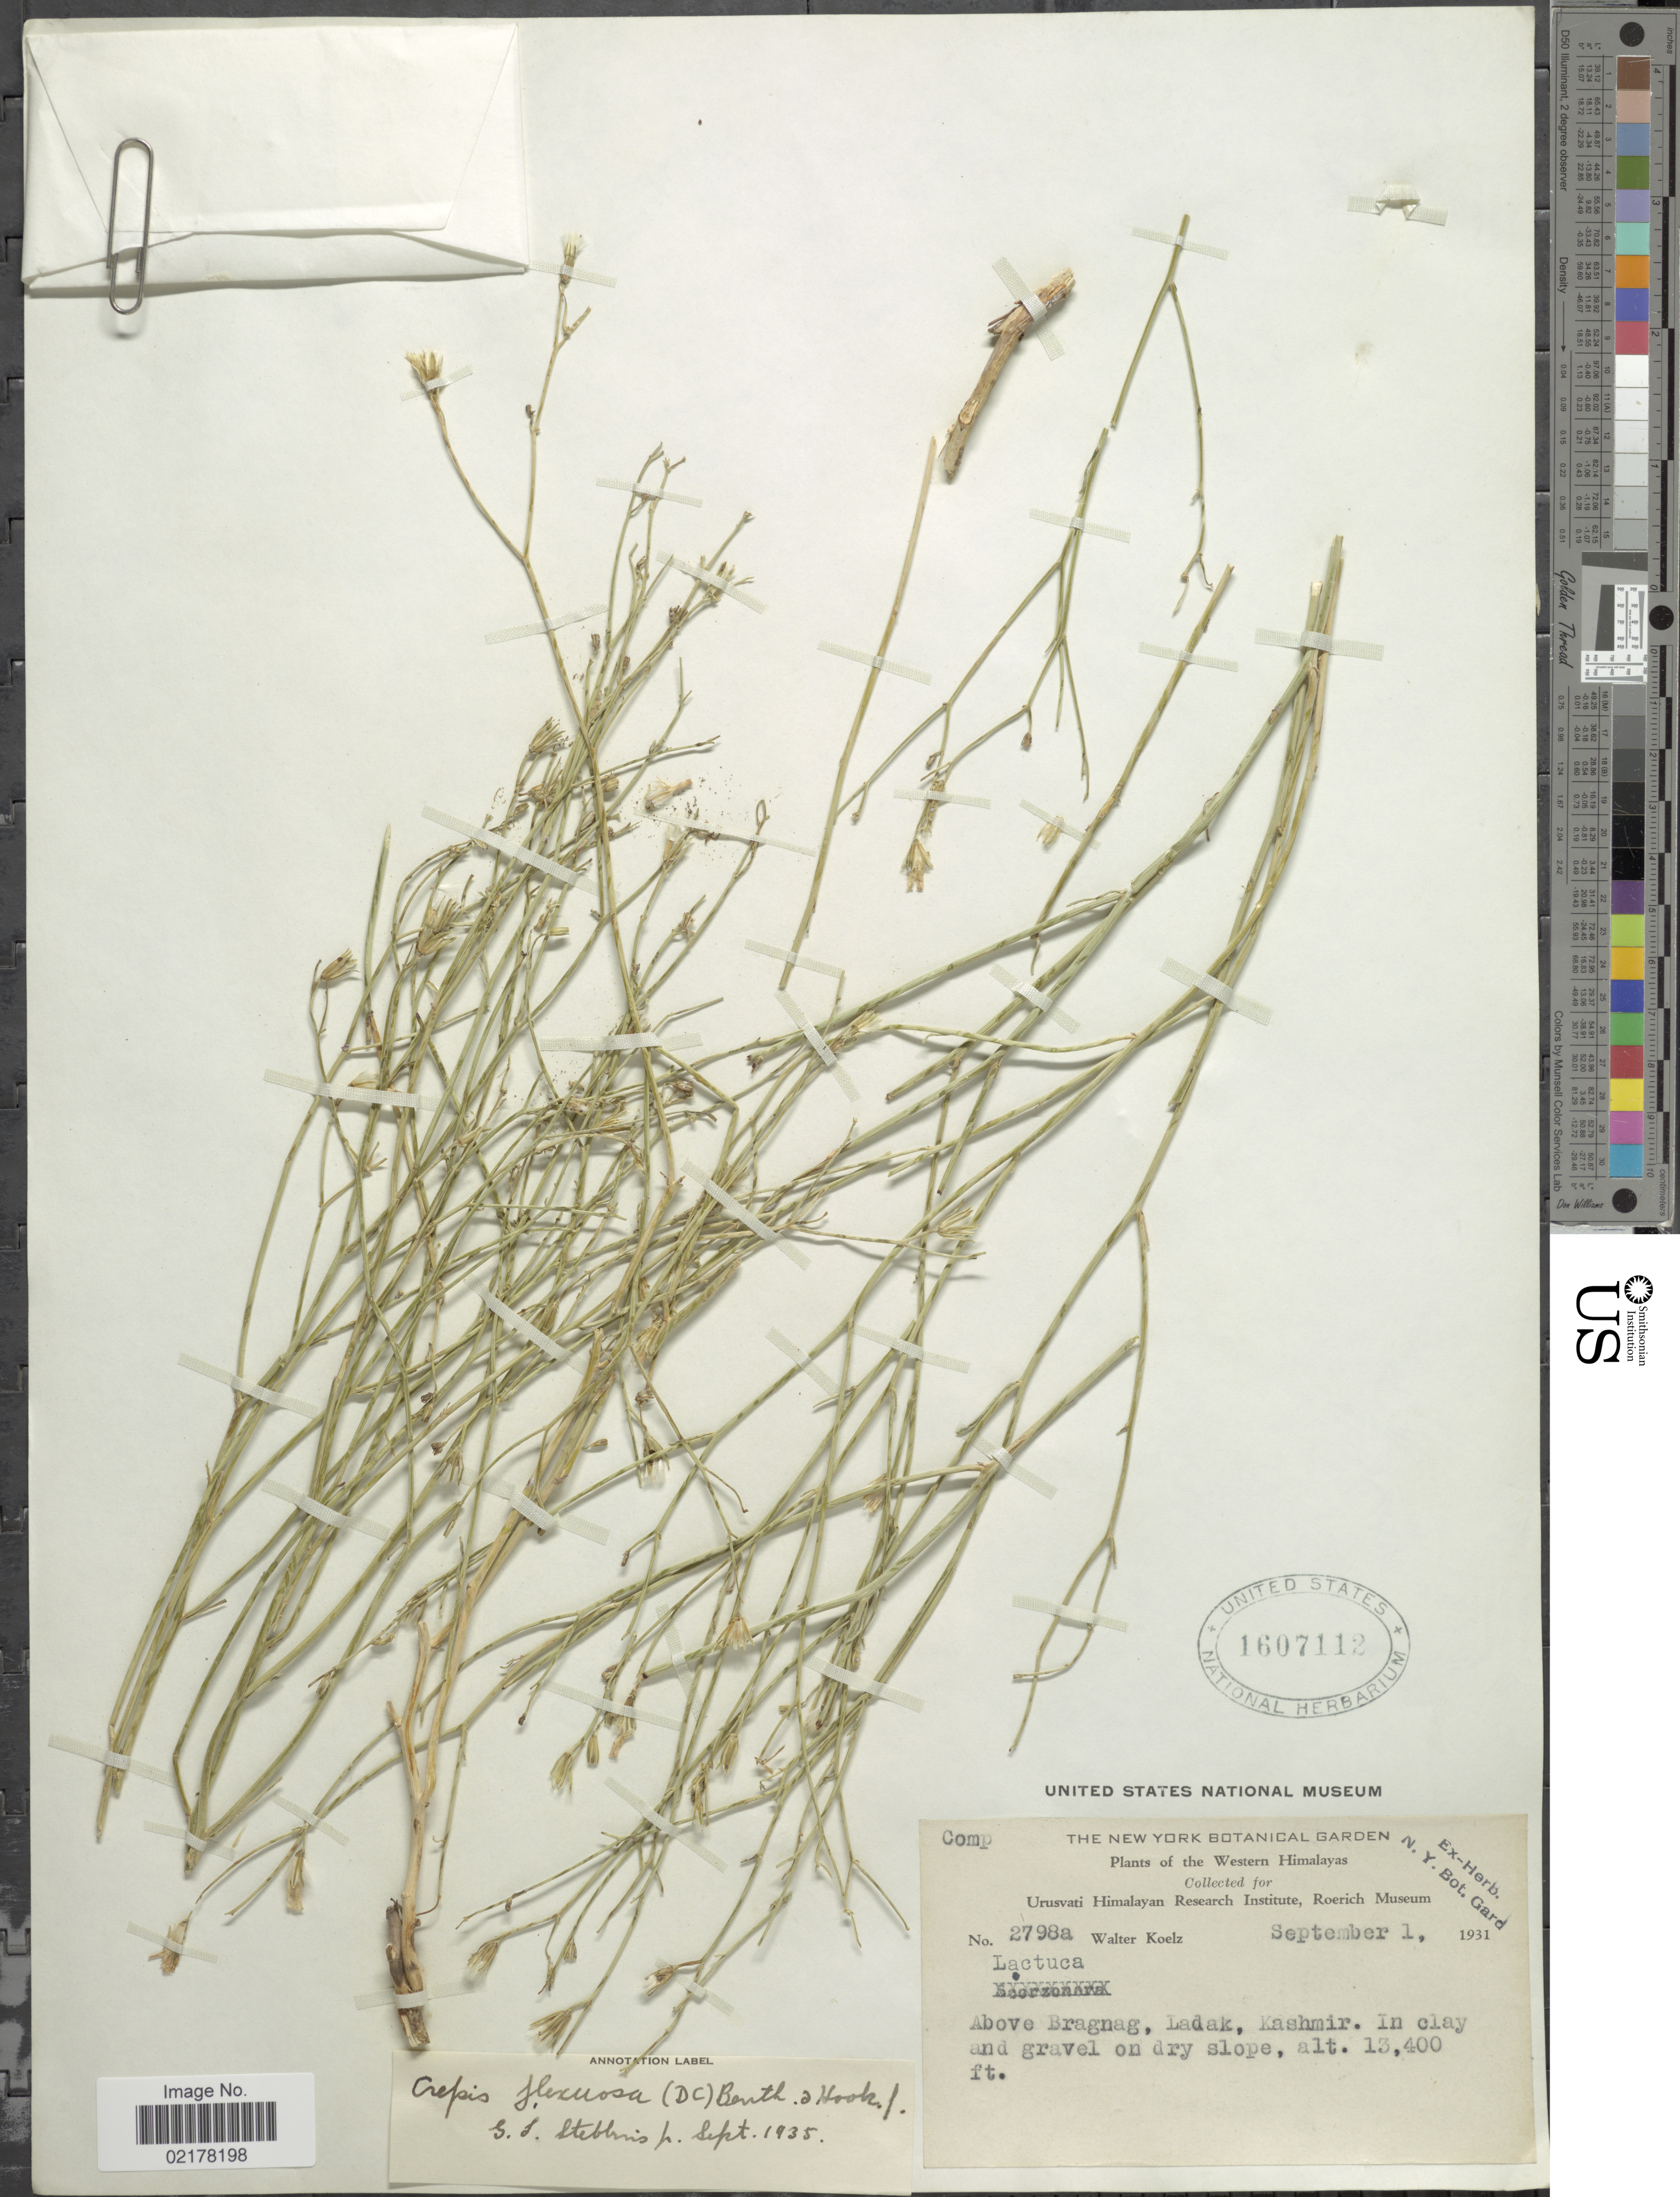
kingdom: Plantae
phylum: Tracheophyta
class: Magnoliopsida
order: Asterales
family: Asteraceae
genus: Askellia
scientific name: Askellia flexuosa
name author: (Ledeb.) W.A. Weber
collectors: W. N. Koelz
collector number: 2798a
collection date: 1931-09-01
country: India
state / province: Ladakh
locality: Western Himalayas. Above Bragnag, Ladak, Kashmir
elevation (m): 4084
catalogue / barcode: US 1607112